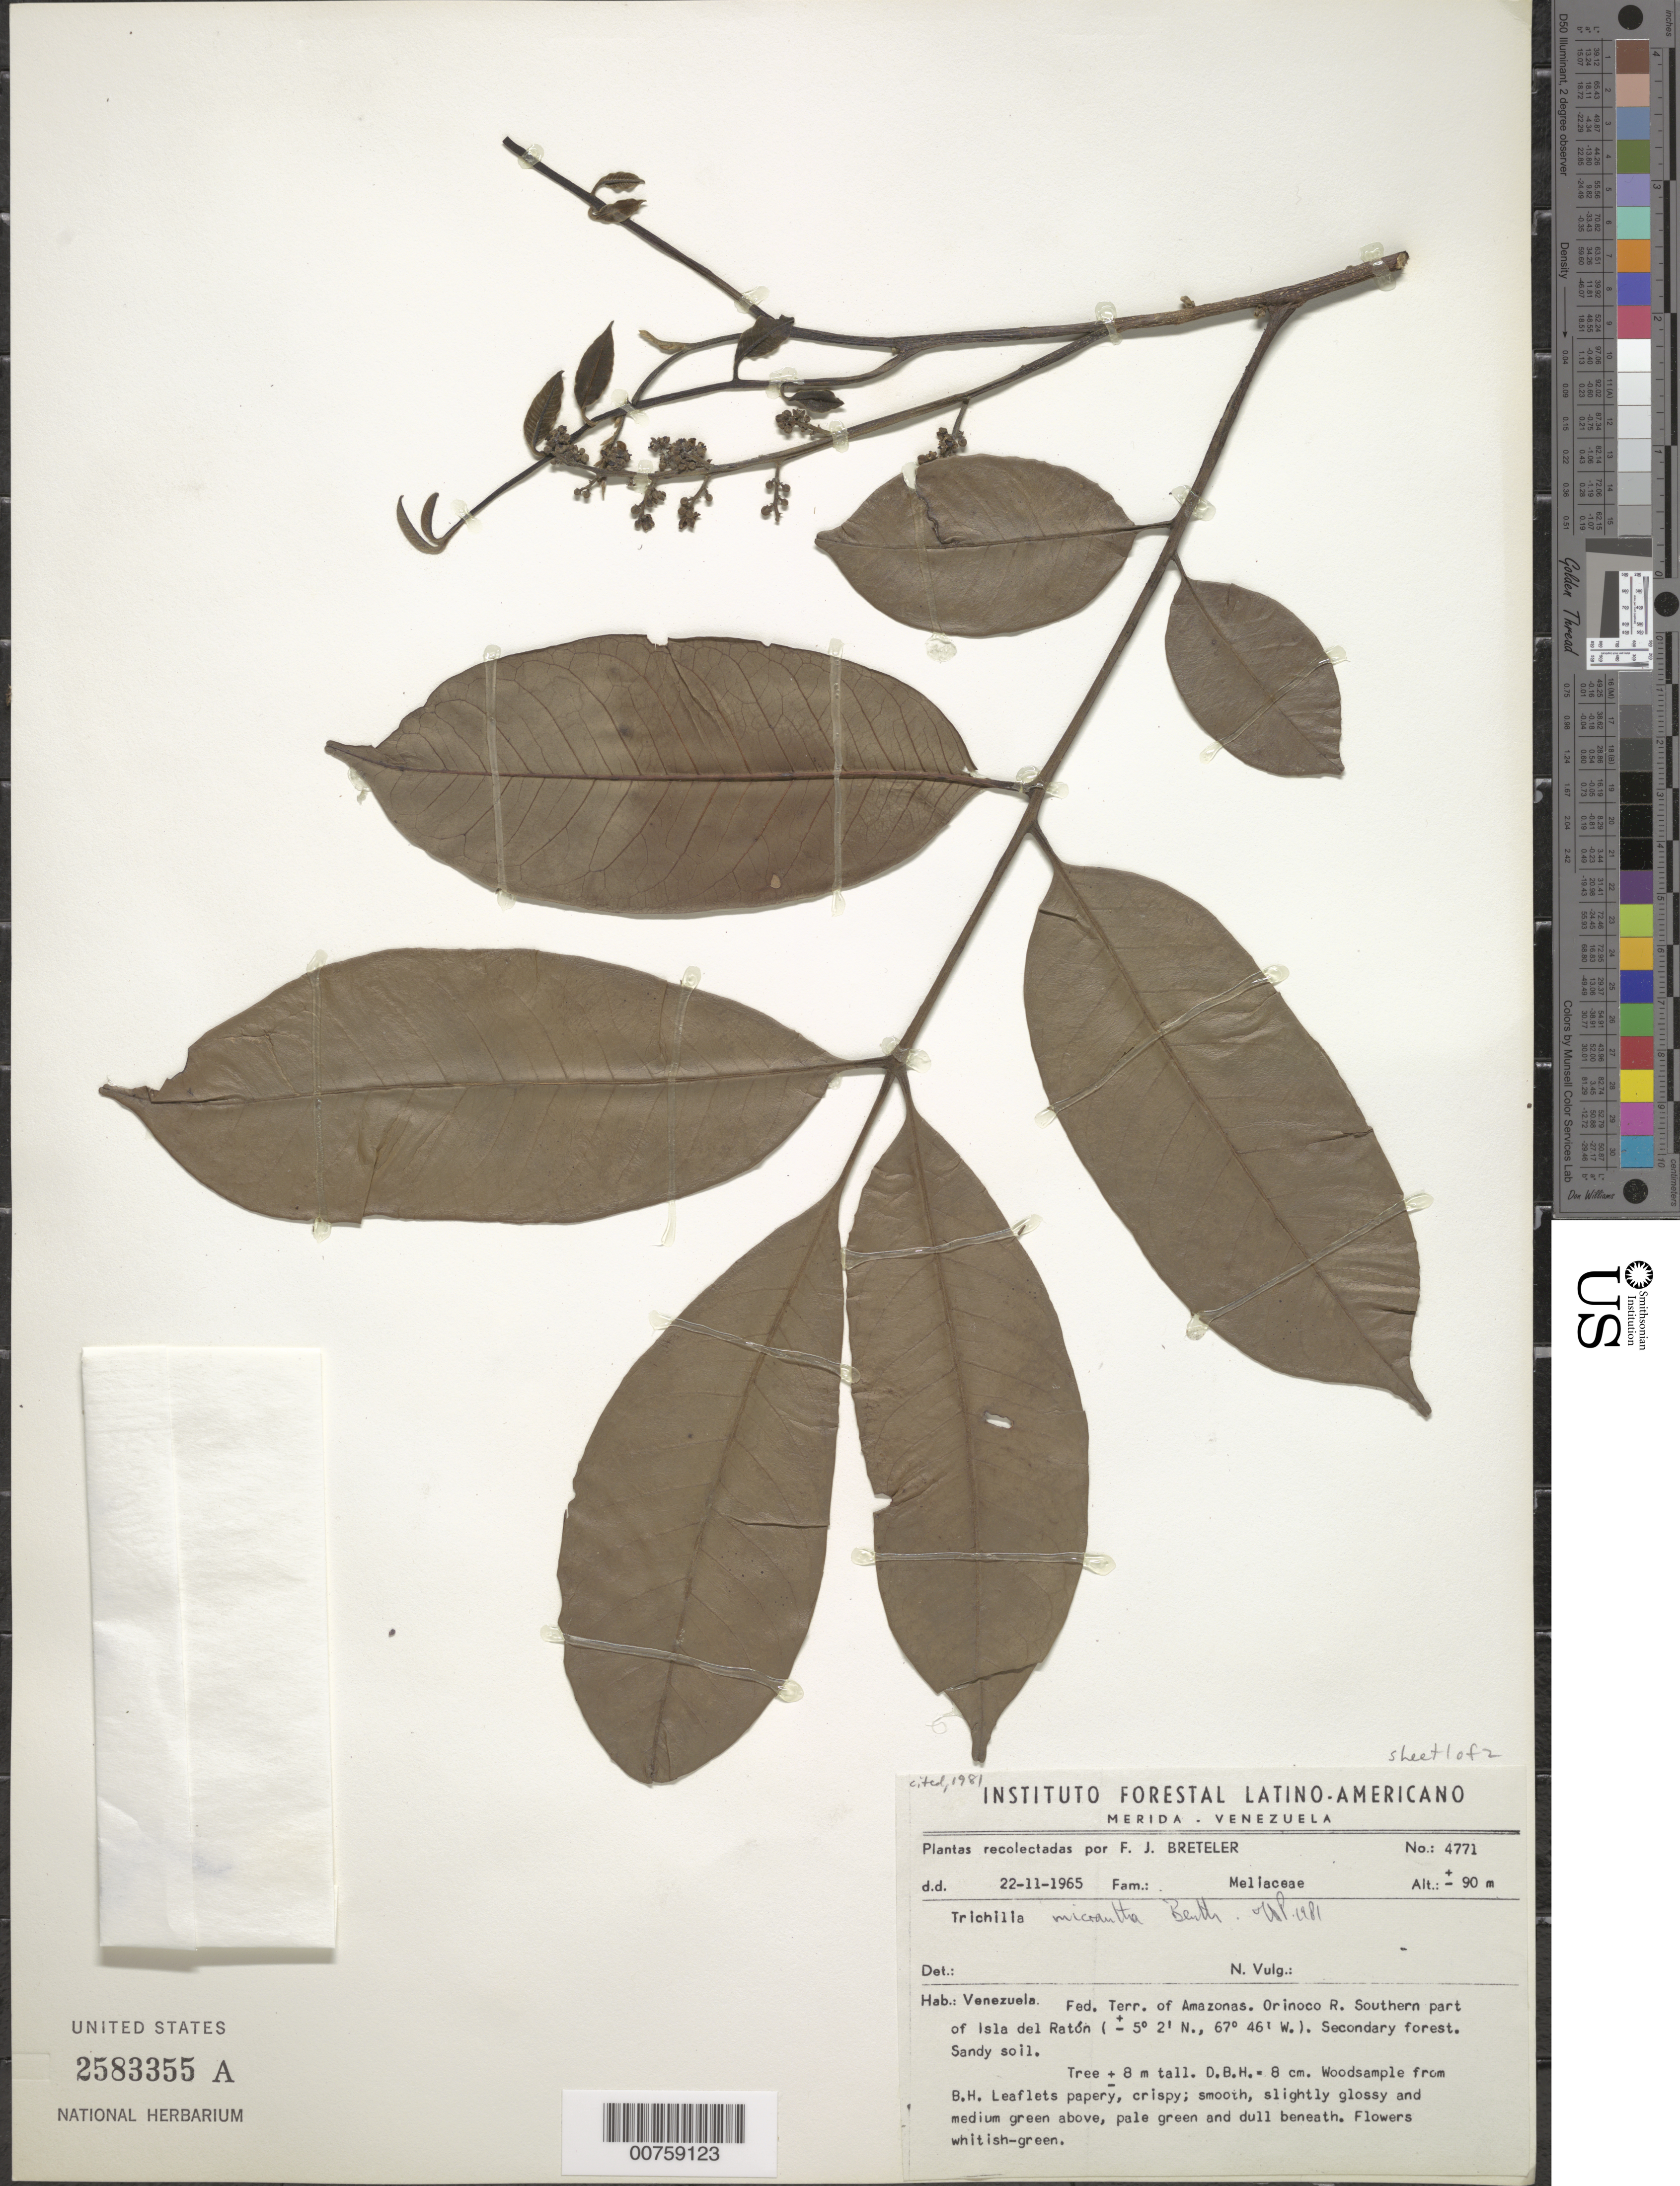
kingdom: Plantae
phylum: Tracheophyta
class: Magnoliopsida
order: Sapindales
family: Meliaceae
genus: Trichilia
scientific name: Trichilia micrantha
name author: Benth.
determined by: Pennington, T. D., (K)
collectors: F. J. Breteler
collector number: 4771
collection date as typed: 22-Nov-65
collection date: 1965-11-22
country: Venezuela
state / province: Amazonas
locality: Orinoco R., southern part of Isla del Ratón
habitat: Secondary forest, sandy soil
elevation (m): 90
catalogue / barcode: US 2583355A